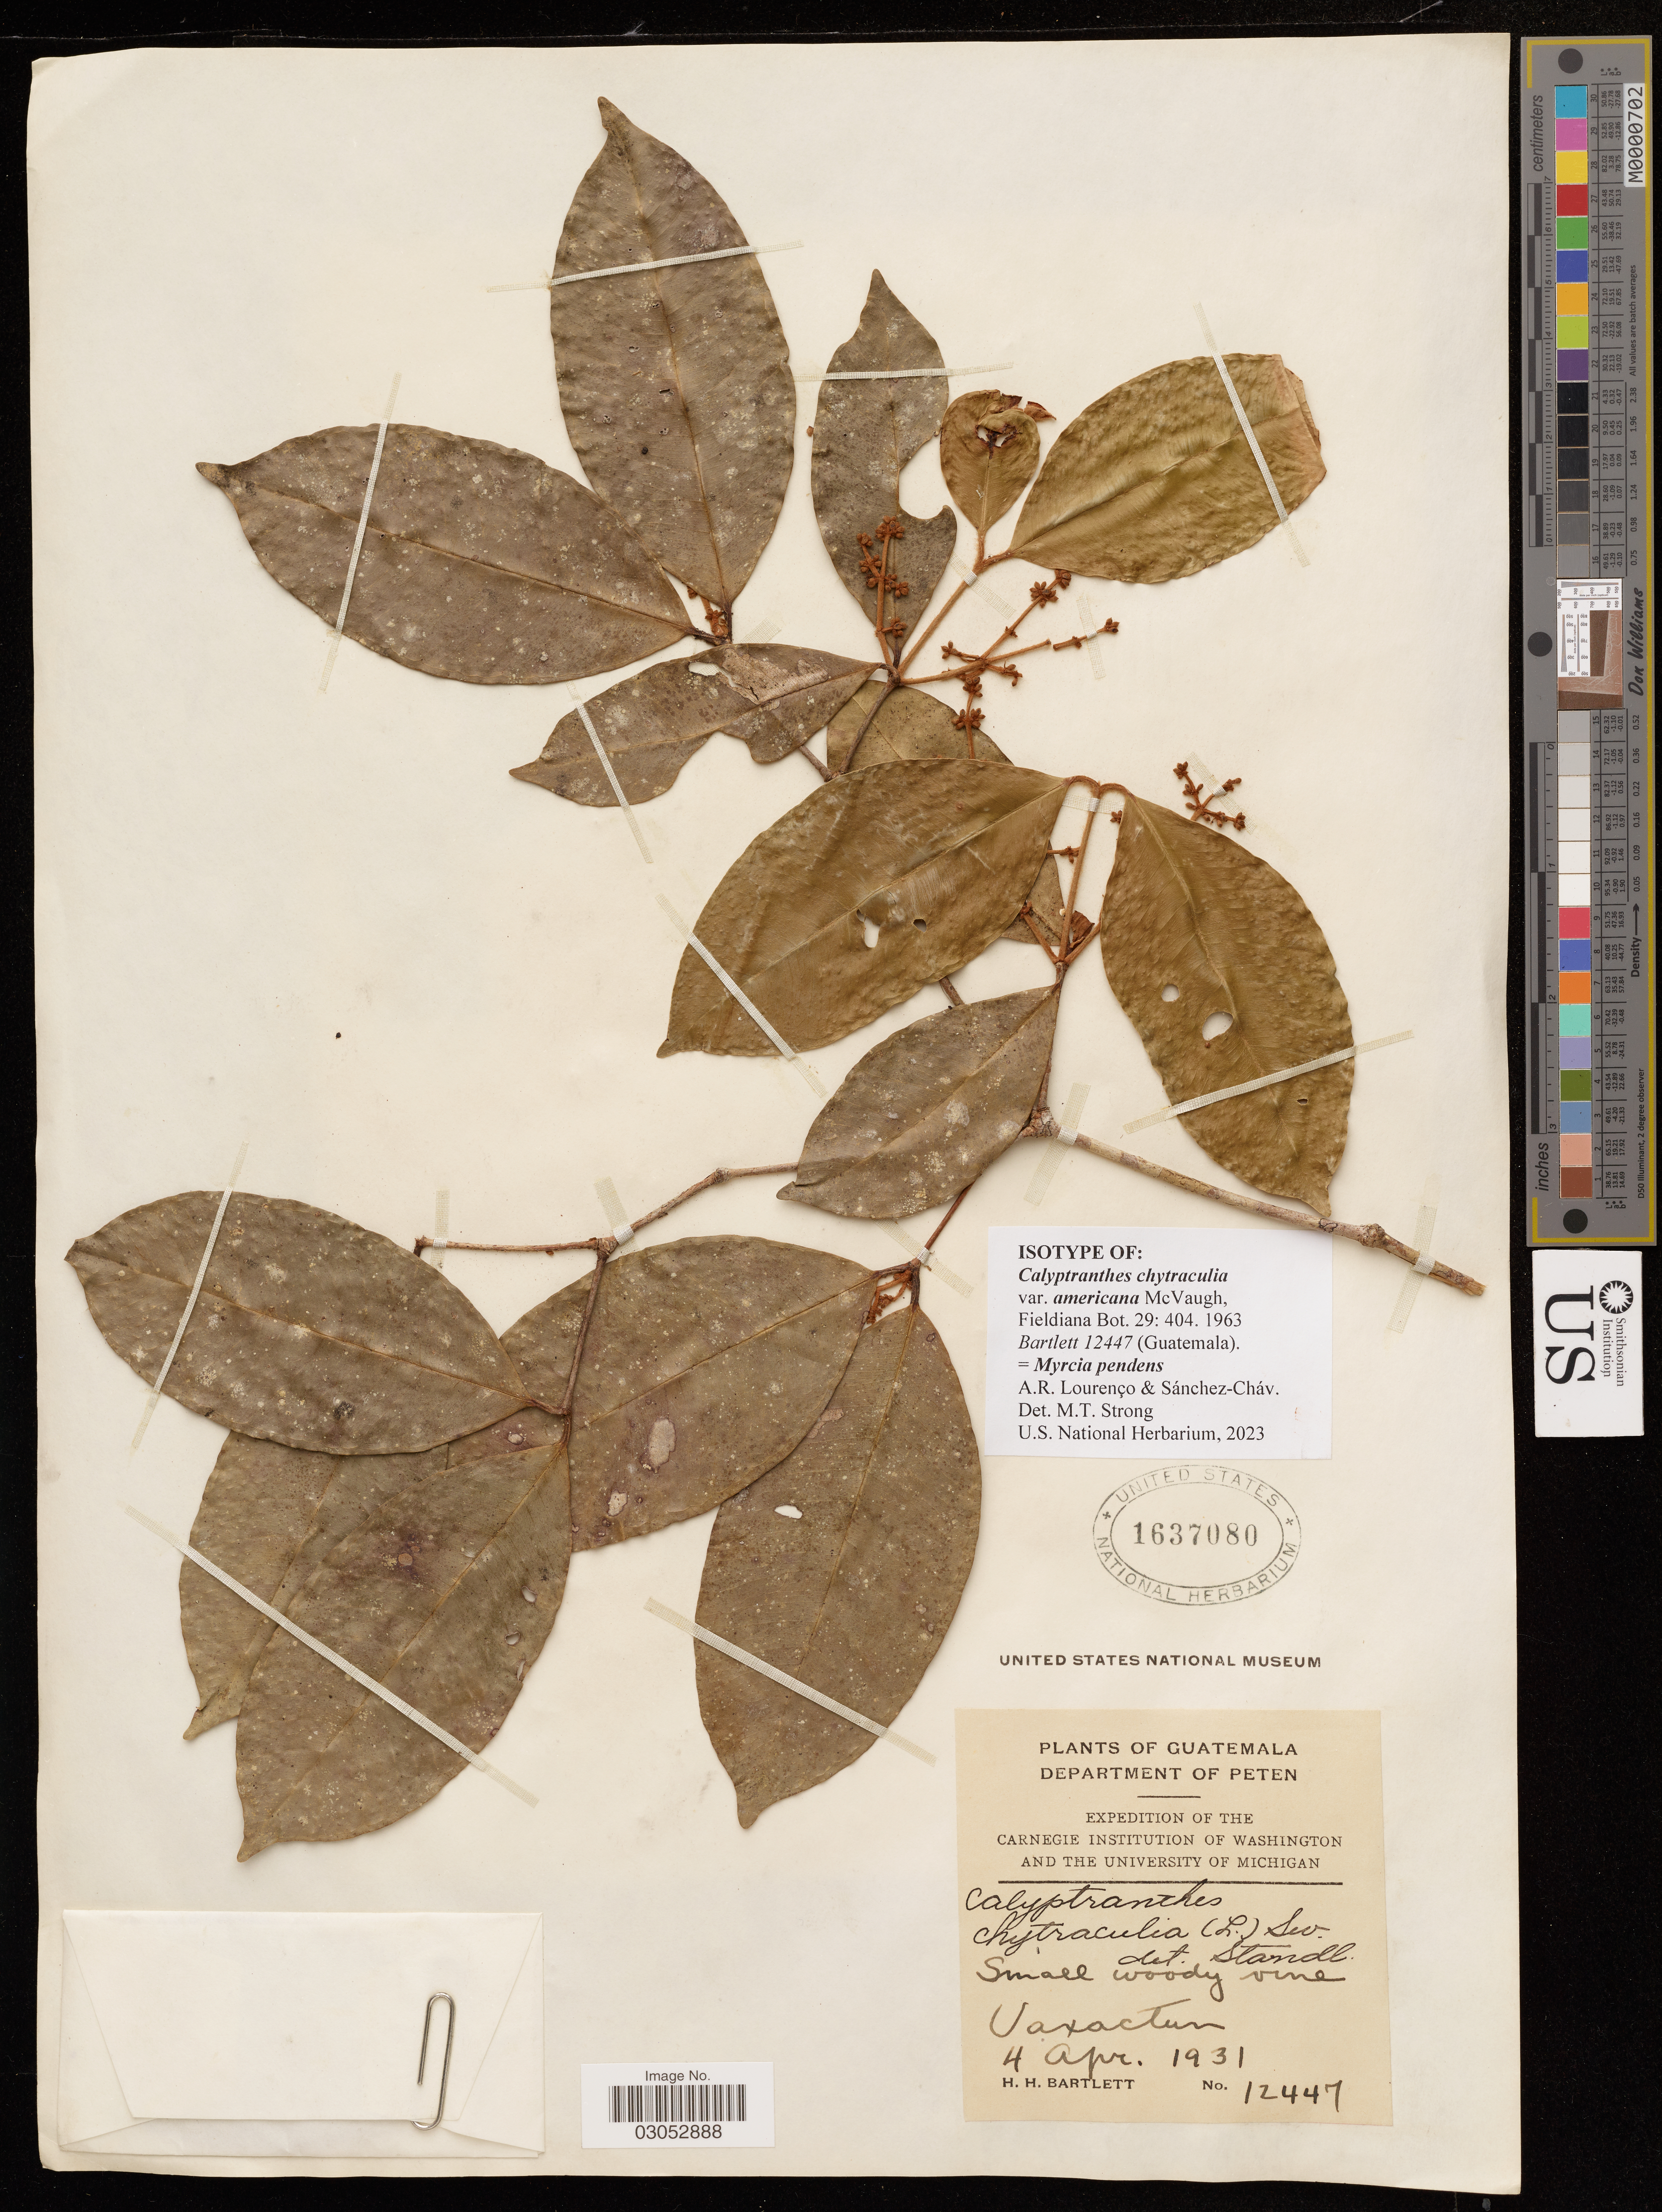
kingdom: Plantae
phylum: Tracheophyta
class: Magnoliopsida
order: Myrtales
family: Myrtaceae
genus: Calyptranthes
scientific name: Calyptranthes chytraculia var. americana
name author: McVaugh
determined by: Strong, Mark T., (BOT), Smithsonian Institution - National Museum of Natural History (UNITED STATES)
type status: Isotype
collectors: H. H. Bartlett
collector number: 12447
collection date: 1931-04-04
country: Guatemala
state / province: El Petén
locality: Department of Peten, Vaxactun.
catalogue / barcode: US 1637080